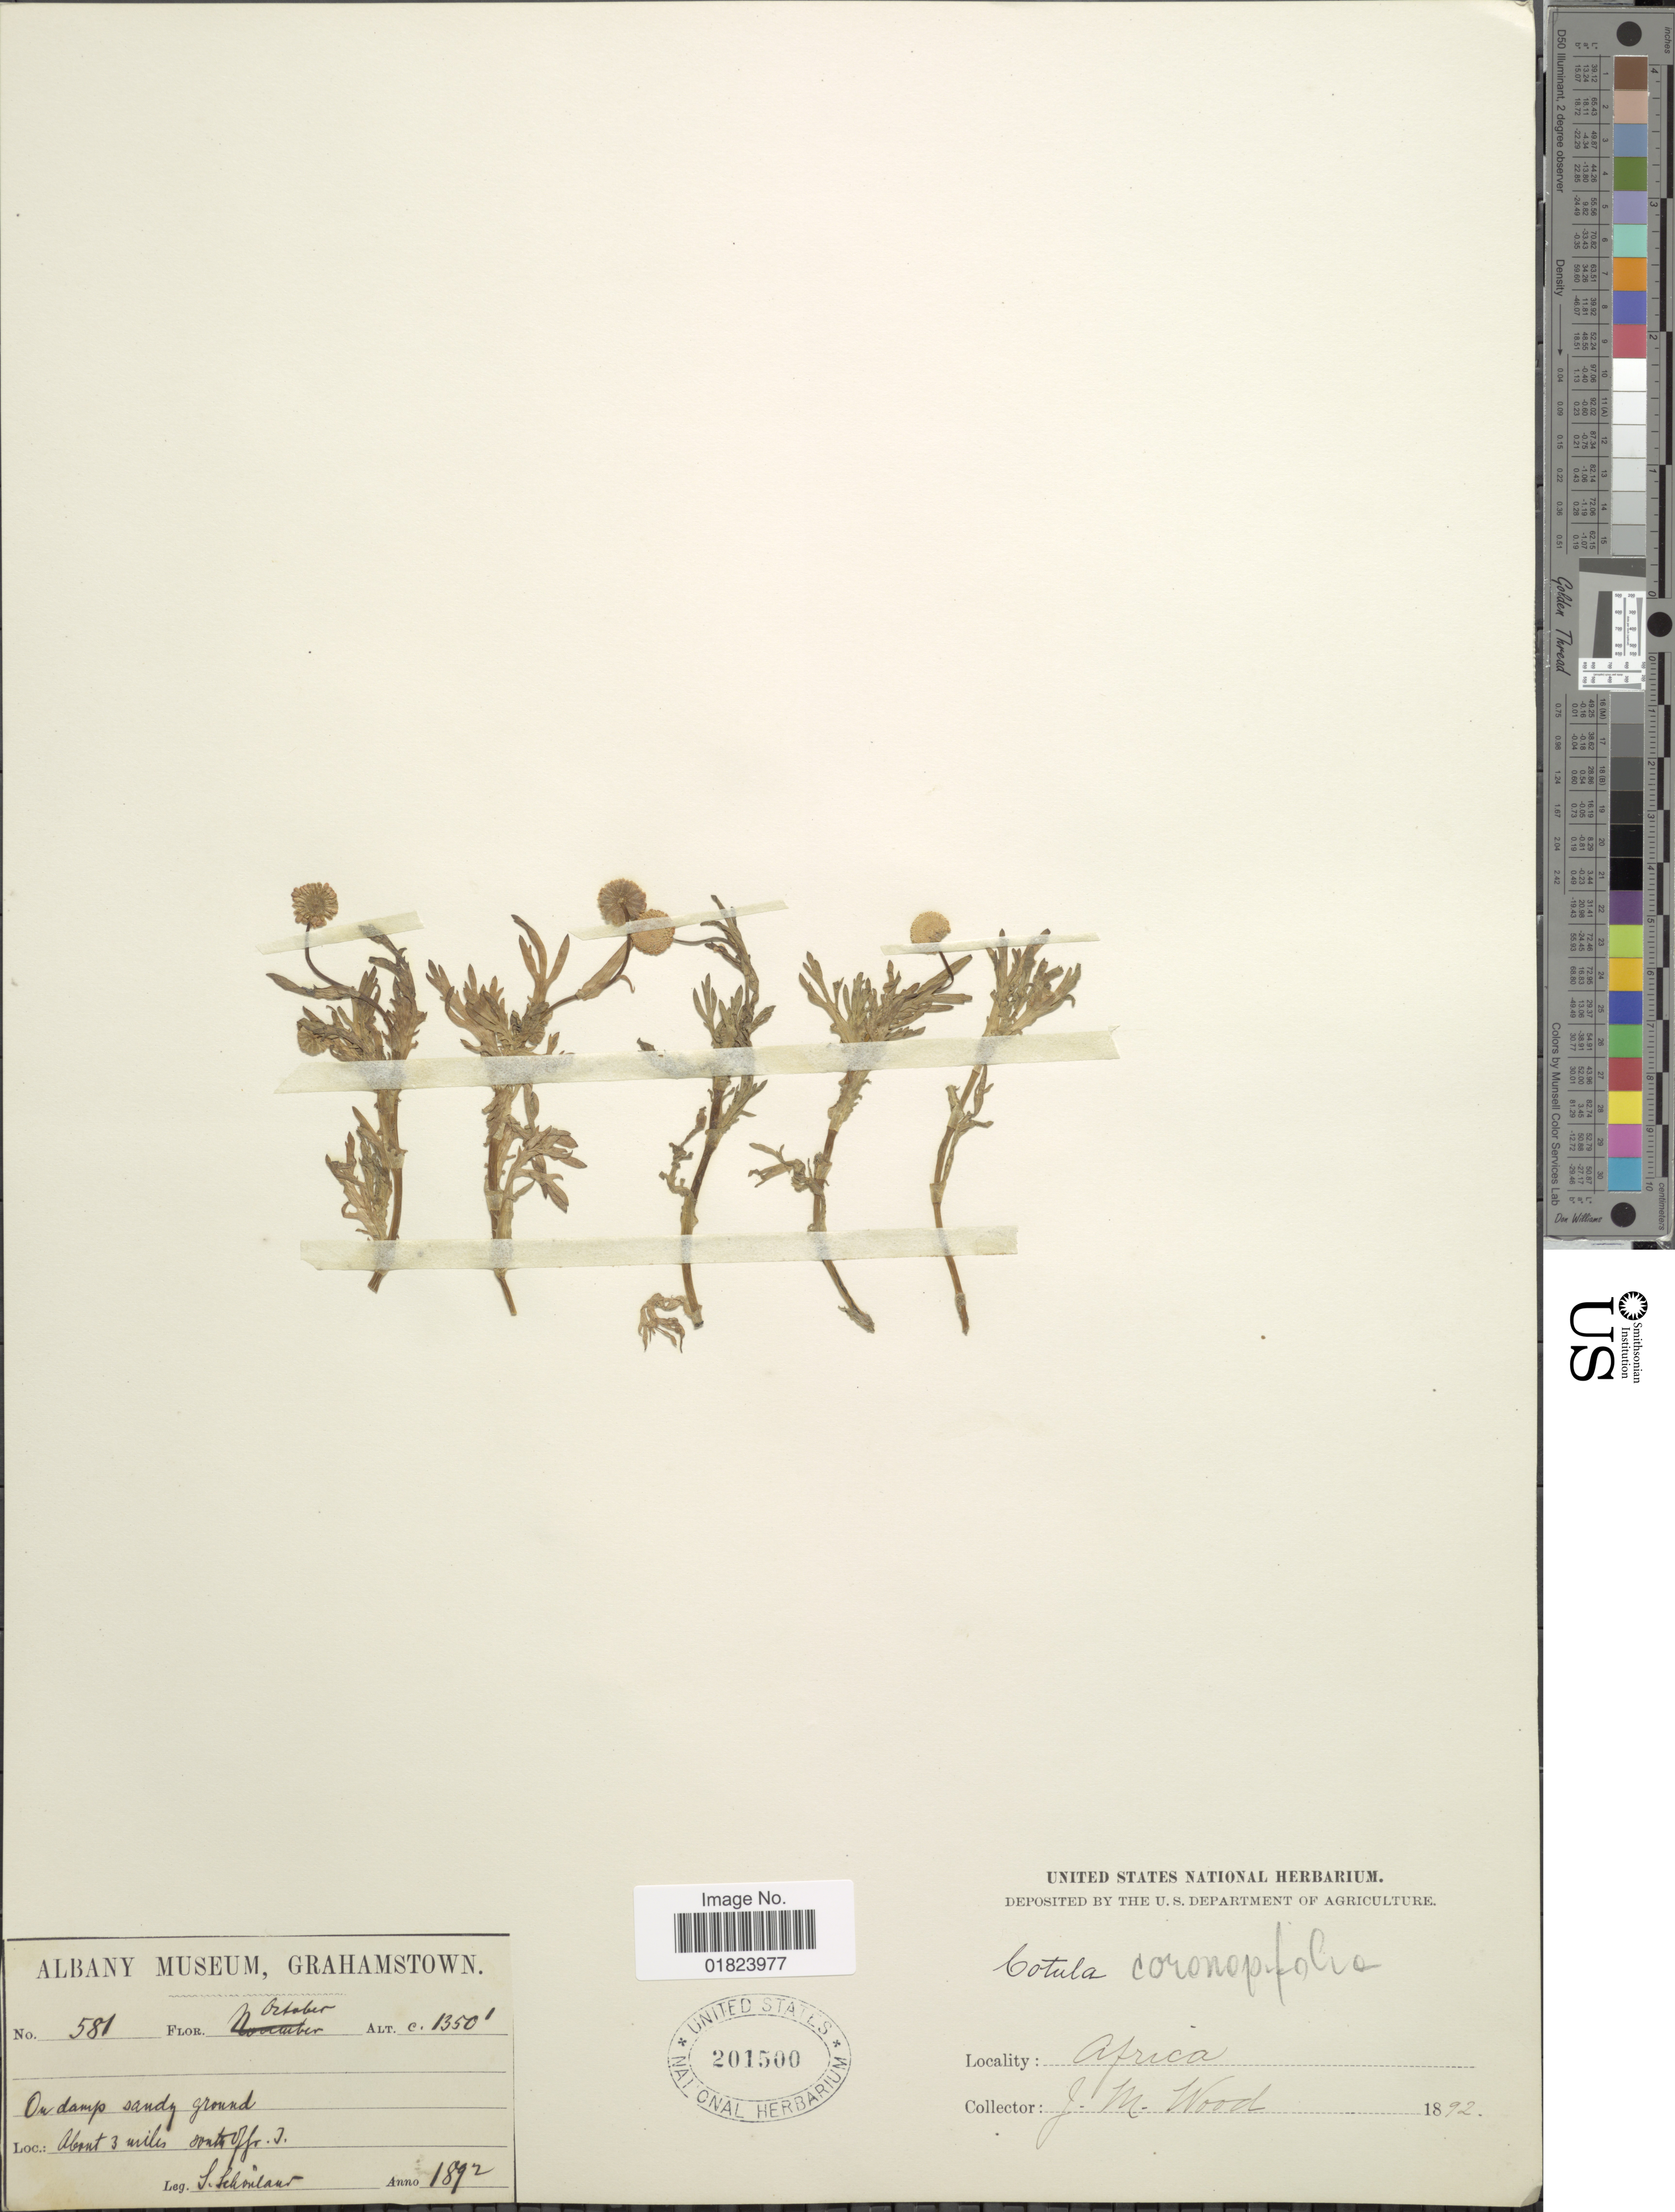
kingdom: Plantae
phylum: Tracheophyta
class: Magnoliopsida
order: Asterales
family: Asteraceae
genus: Cotula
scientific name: Cotula coronopifolia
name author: L.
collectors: J. Medley Wood & S. Schönland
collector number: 581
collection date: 1892-10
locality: Africa, on damp sandy ground, about 3 miles south of fr. I. [interpreted]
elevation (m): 411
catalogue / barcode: US 201500